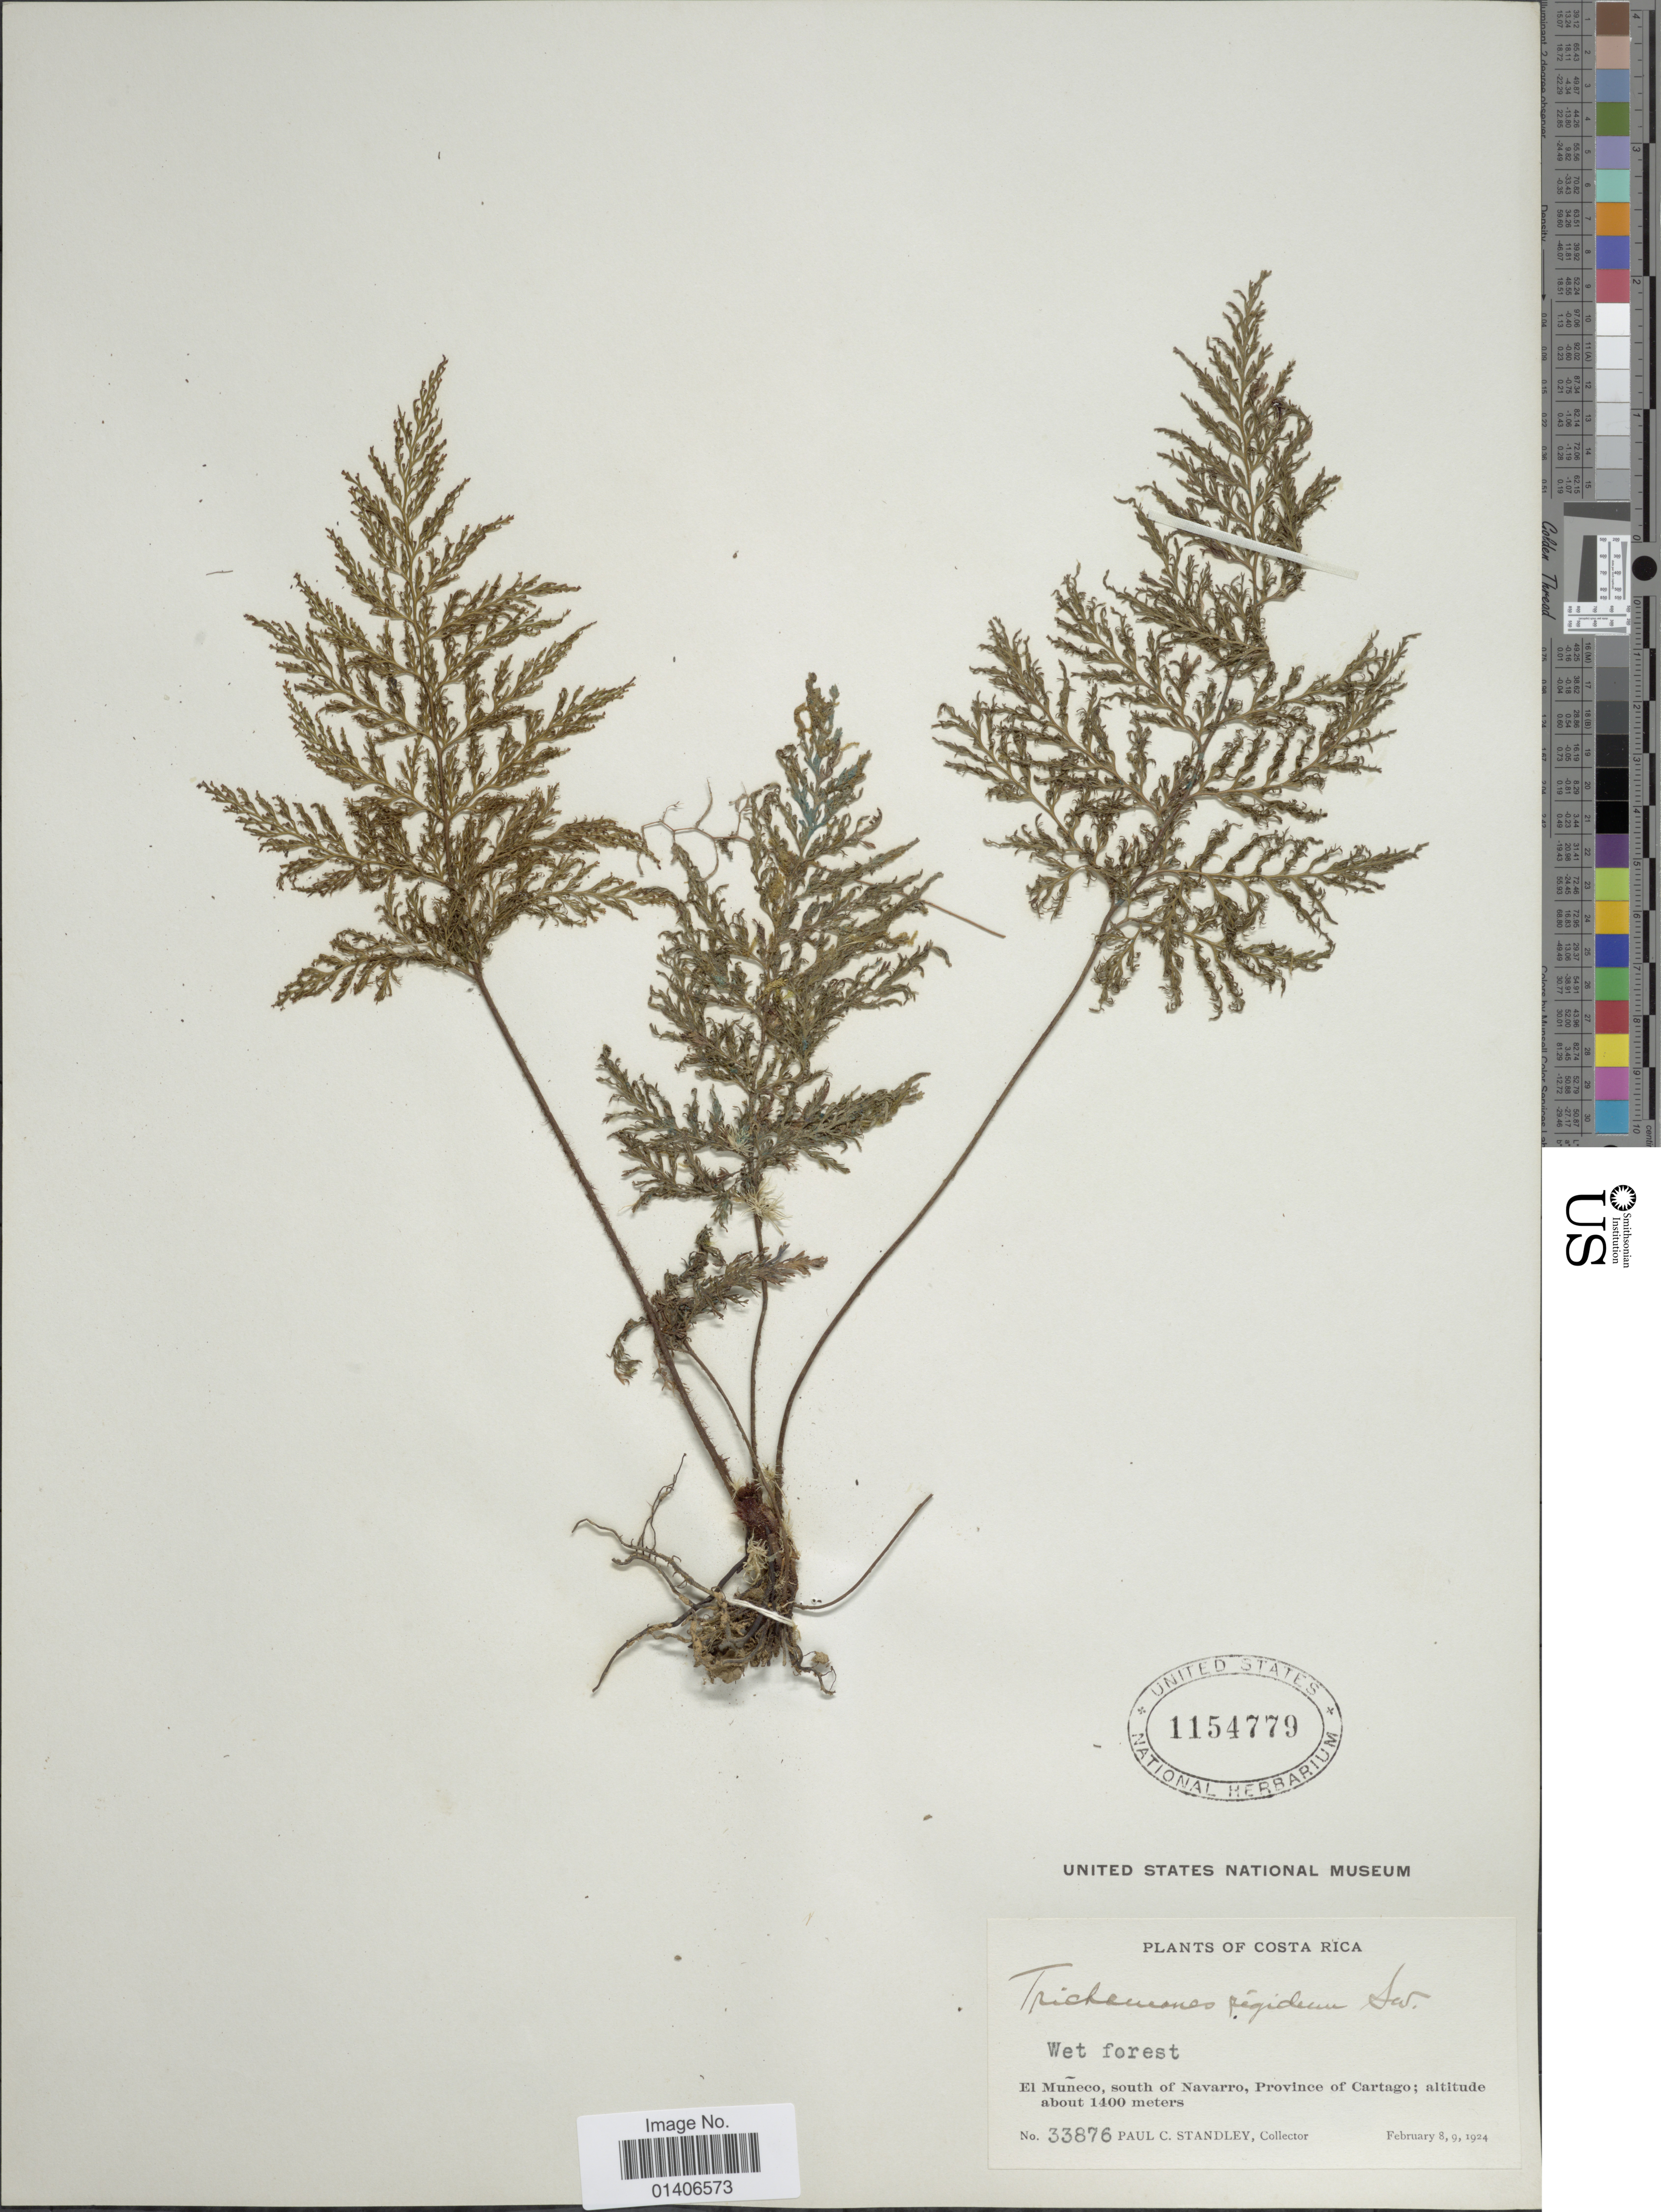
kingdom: Plantae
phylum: Tracheophyta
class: Polypodiopsida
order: Hymenophyllales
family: Hymenophyllaceae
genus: Abrodictyum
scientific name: Abrodictyum rigidum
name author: (Sw.) Ebihara & Dubuisson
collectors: P. C. Standley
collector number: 33876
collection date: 1924-02-08/1924-02-09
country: Costa Rica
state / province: Cartago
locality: El Muñeco, south of Navarro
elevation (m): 1400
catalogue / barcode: US 1154779